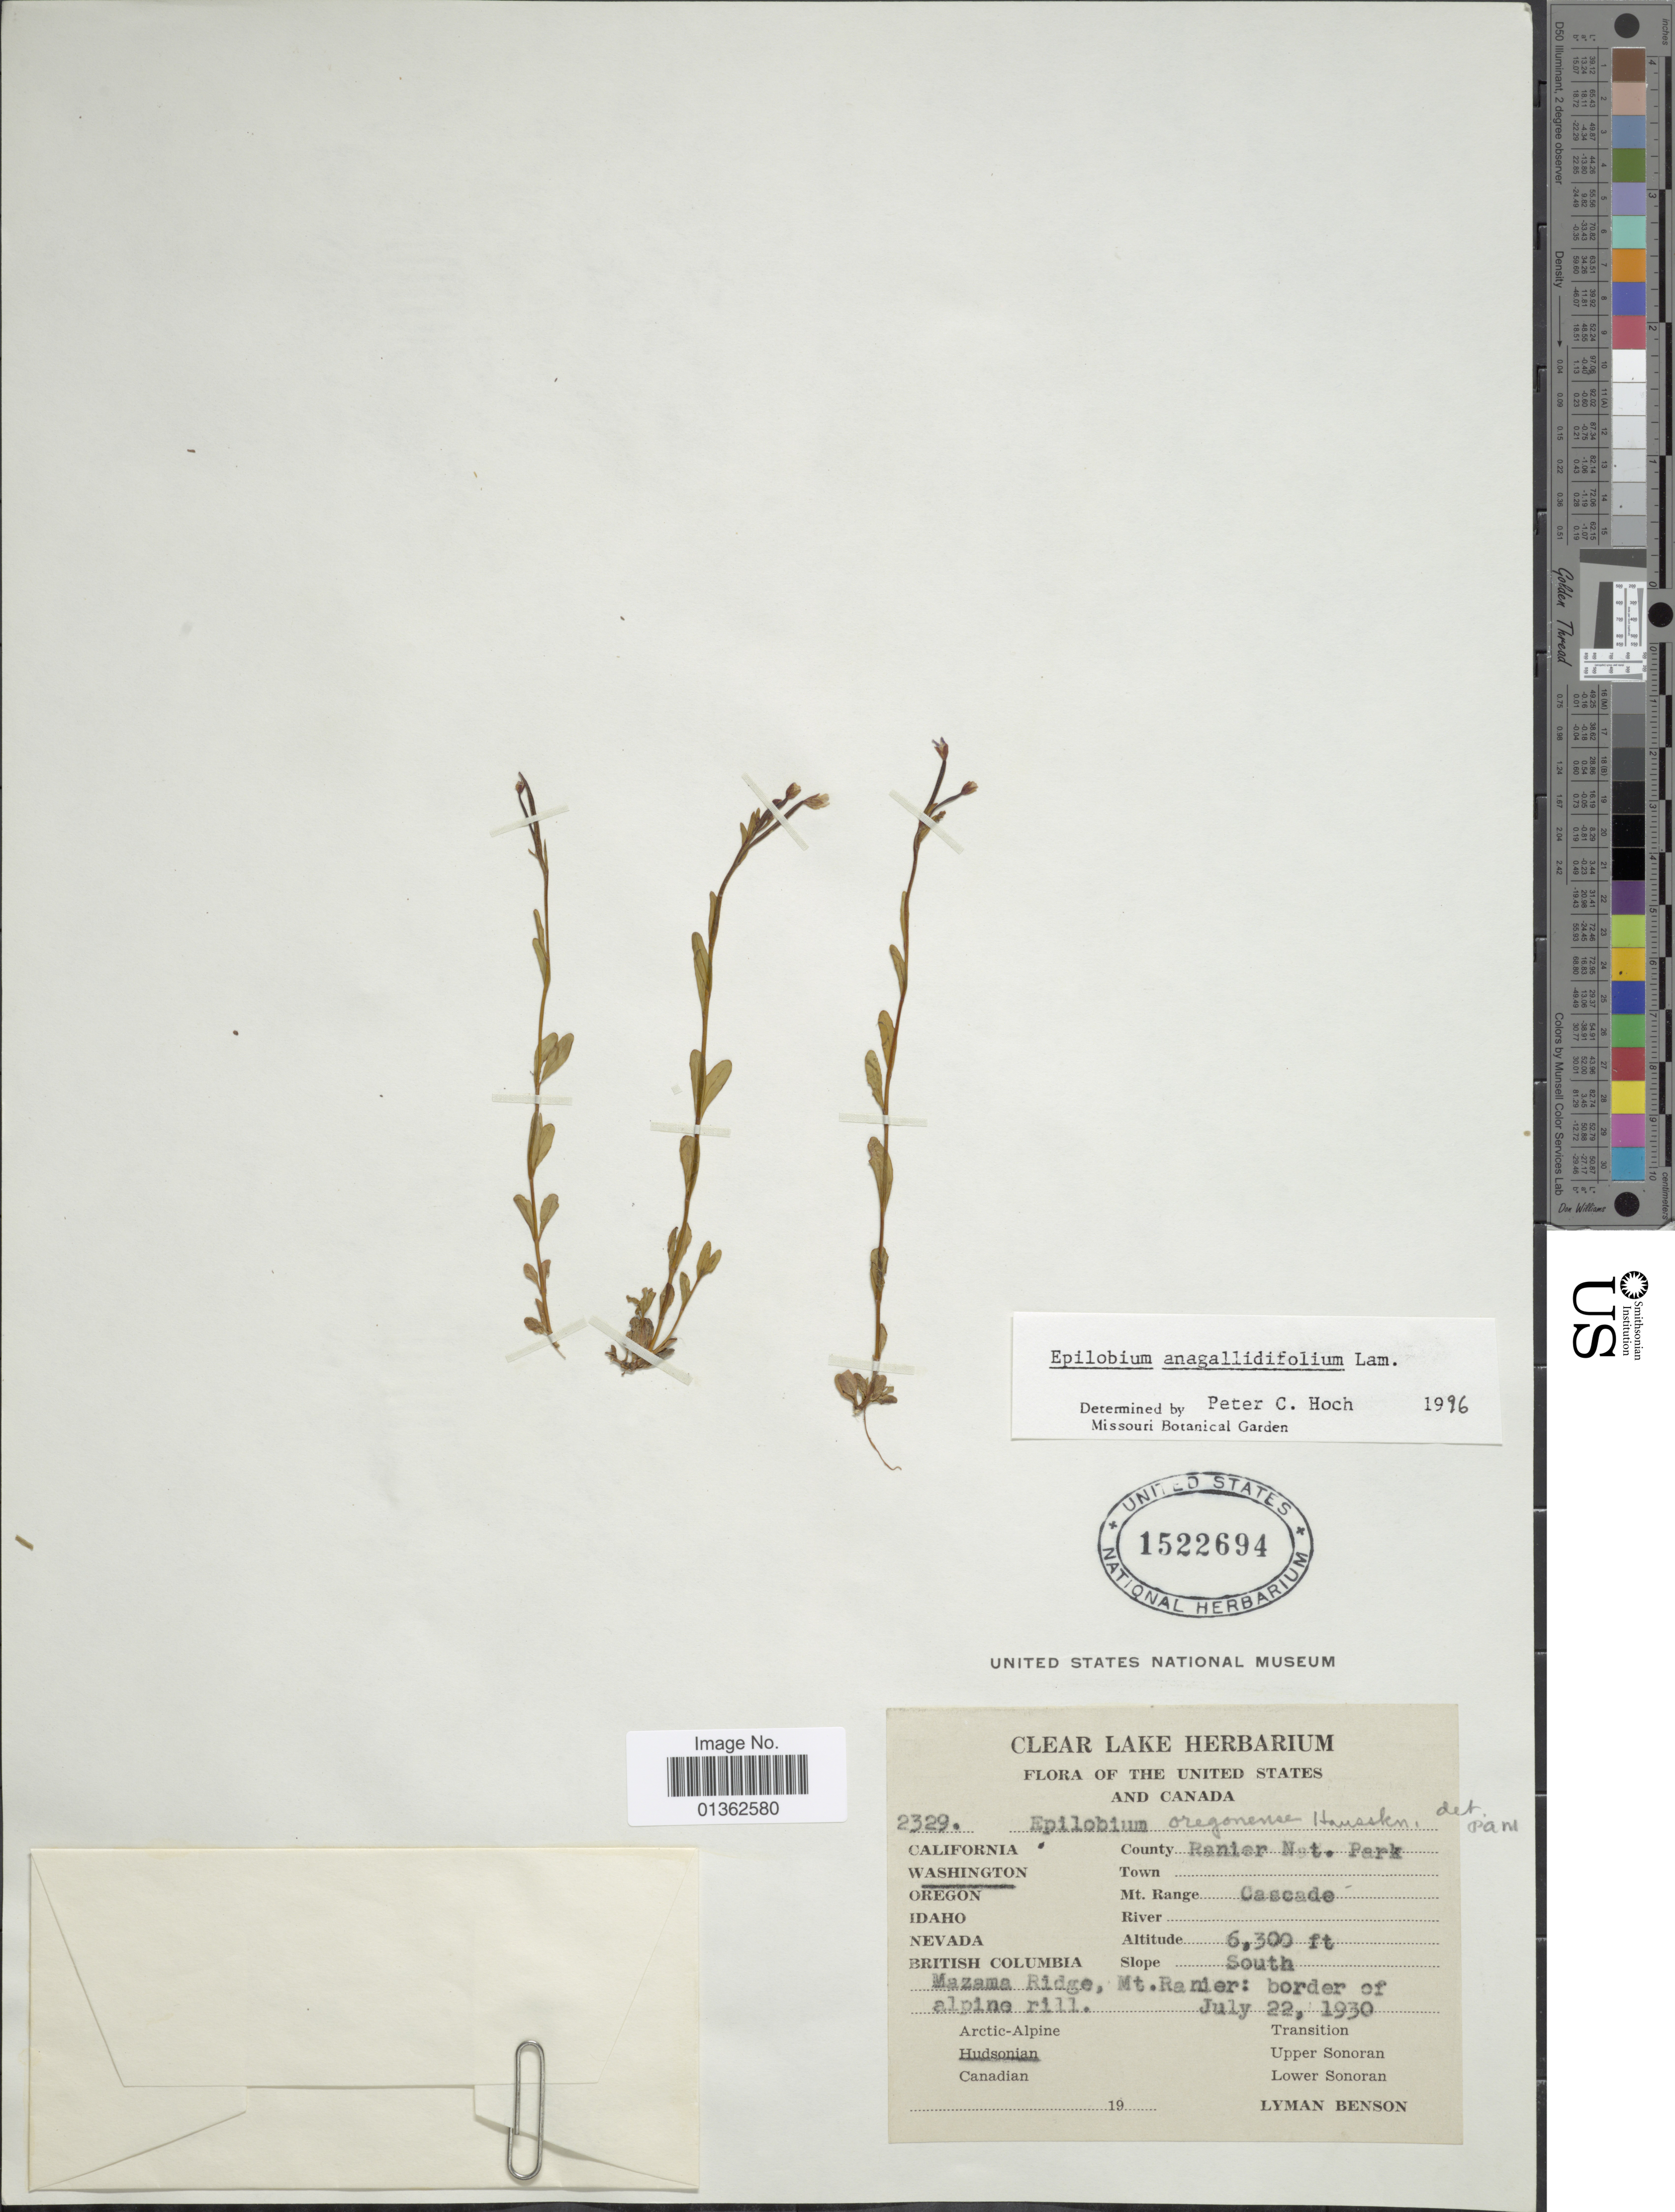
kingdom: Plantae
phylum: Tracheophyta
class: Magnoliopsida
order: Myrtales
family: Onagraceae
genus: Epilobium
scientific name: Epilobium anagallidifolium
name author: Lam.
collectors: L. D. Benson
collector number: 2329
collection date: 1930-07-22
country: United States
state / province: Washington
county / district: Pierce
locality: Rainier Nat'l. Park. Mt. Range Cascade. South slope. Mazama Ridge, Mt. Rainier: border of alpine rill.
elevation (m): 1920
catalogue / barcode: US 1522694